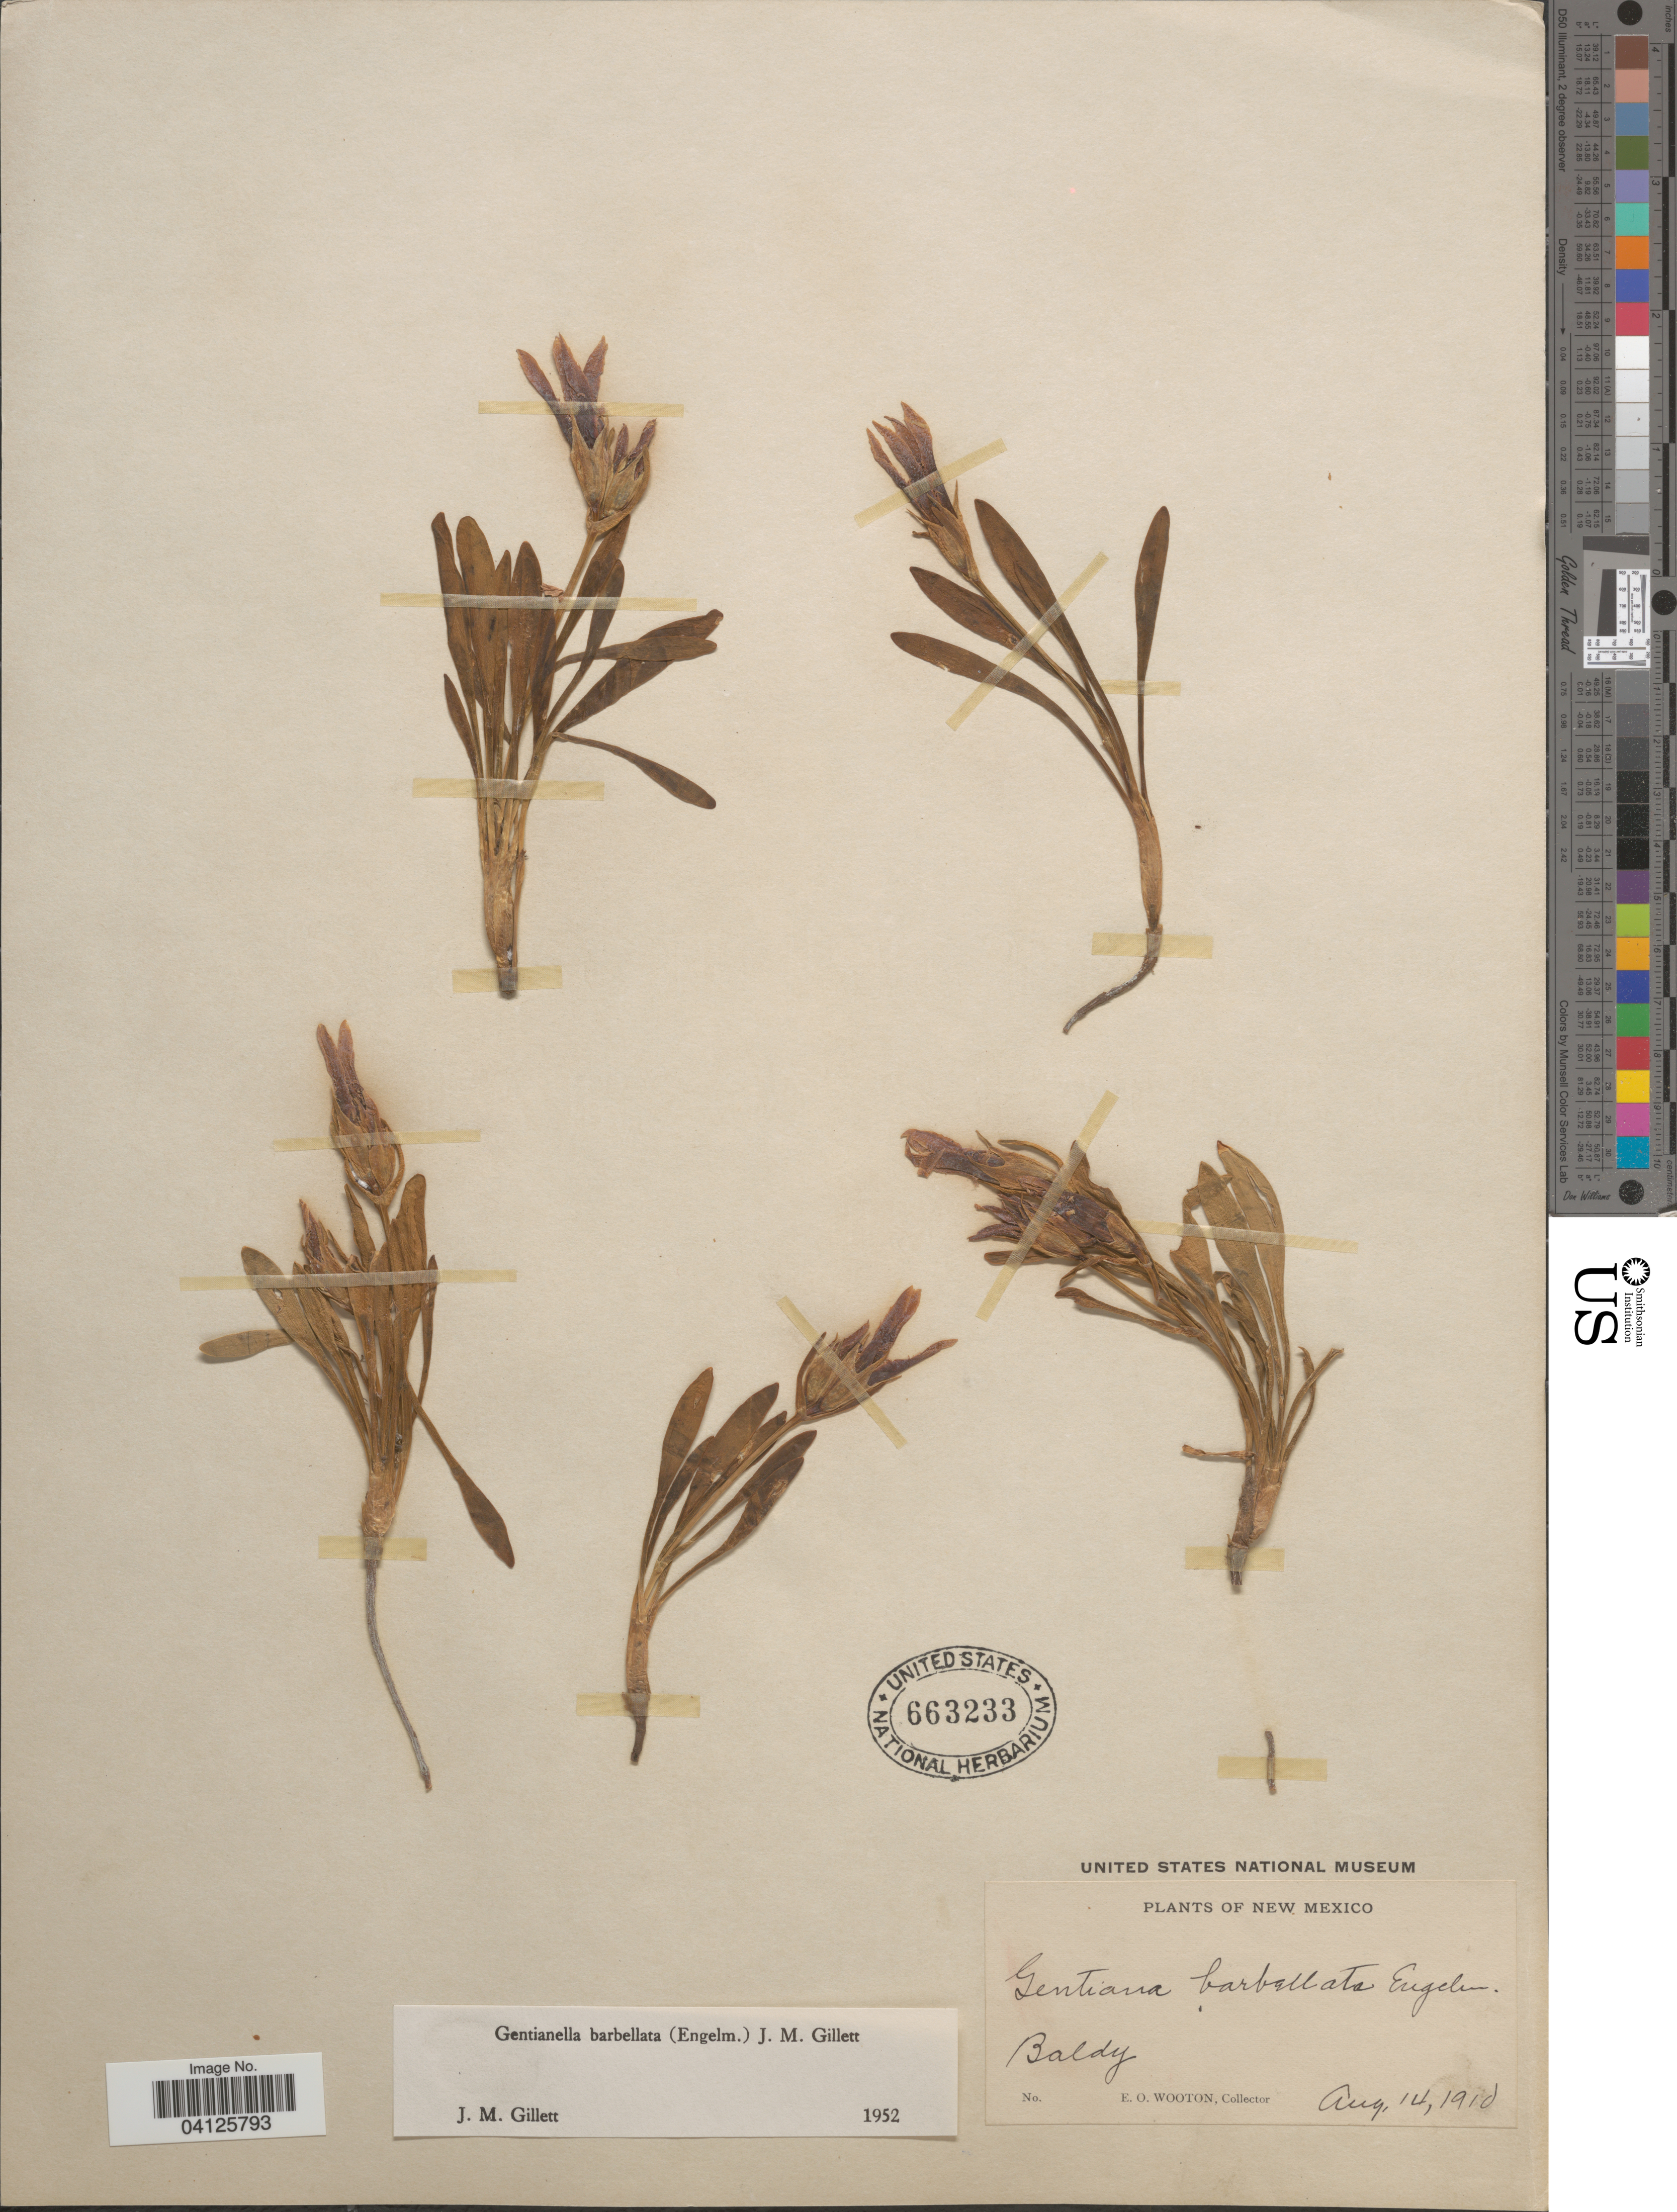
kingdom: Plantae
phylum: Tracheophyta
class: Magnoliopsida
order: Gentianales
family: Gentianaceae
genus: Gentianella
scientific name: Gentianella barbellata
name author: (Engelm.) J.M. Gillett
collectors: E. O. Wooton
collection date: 1910-08-14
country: United States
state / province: New Mexico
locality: Baldy.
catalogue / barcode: US 663233